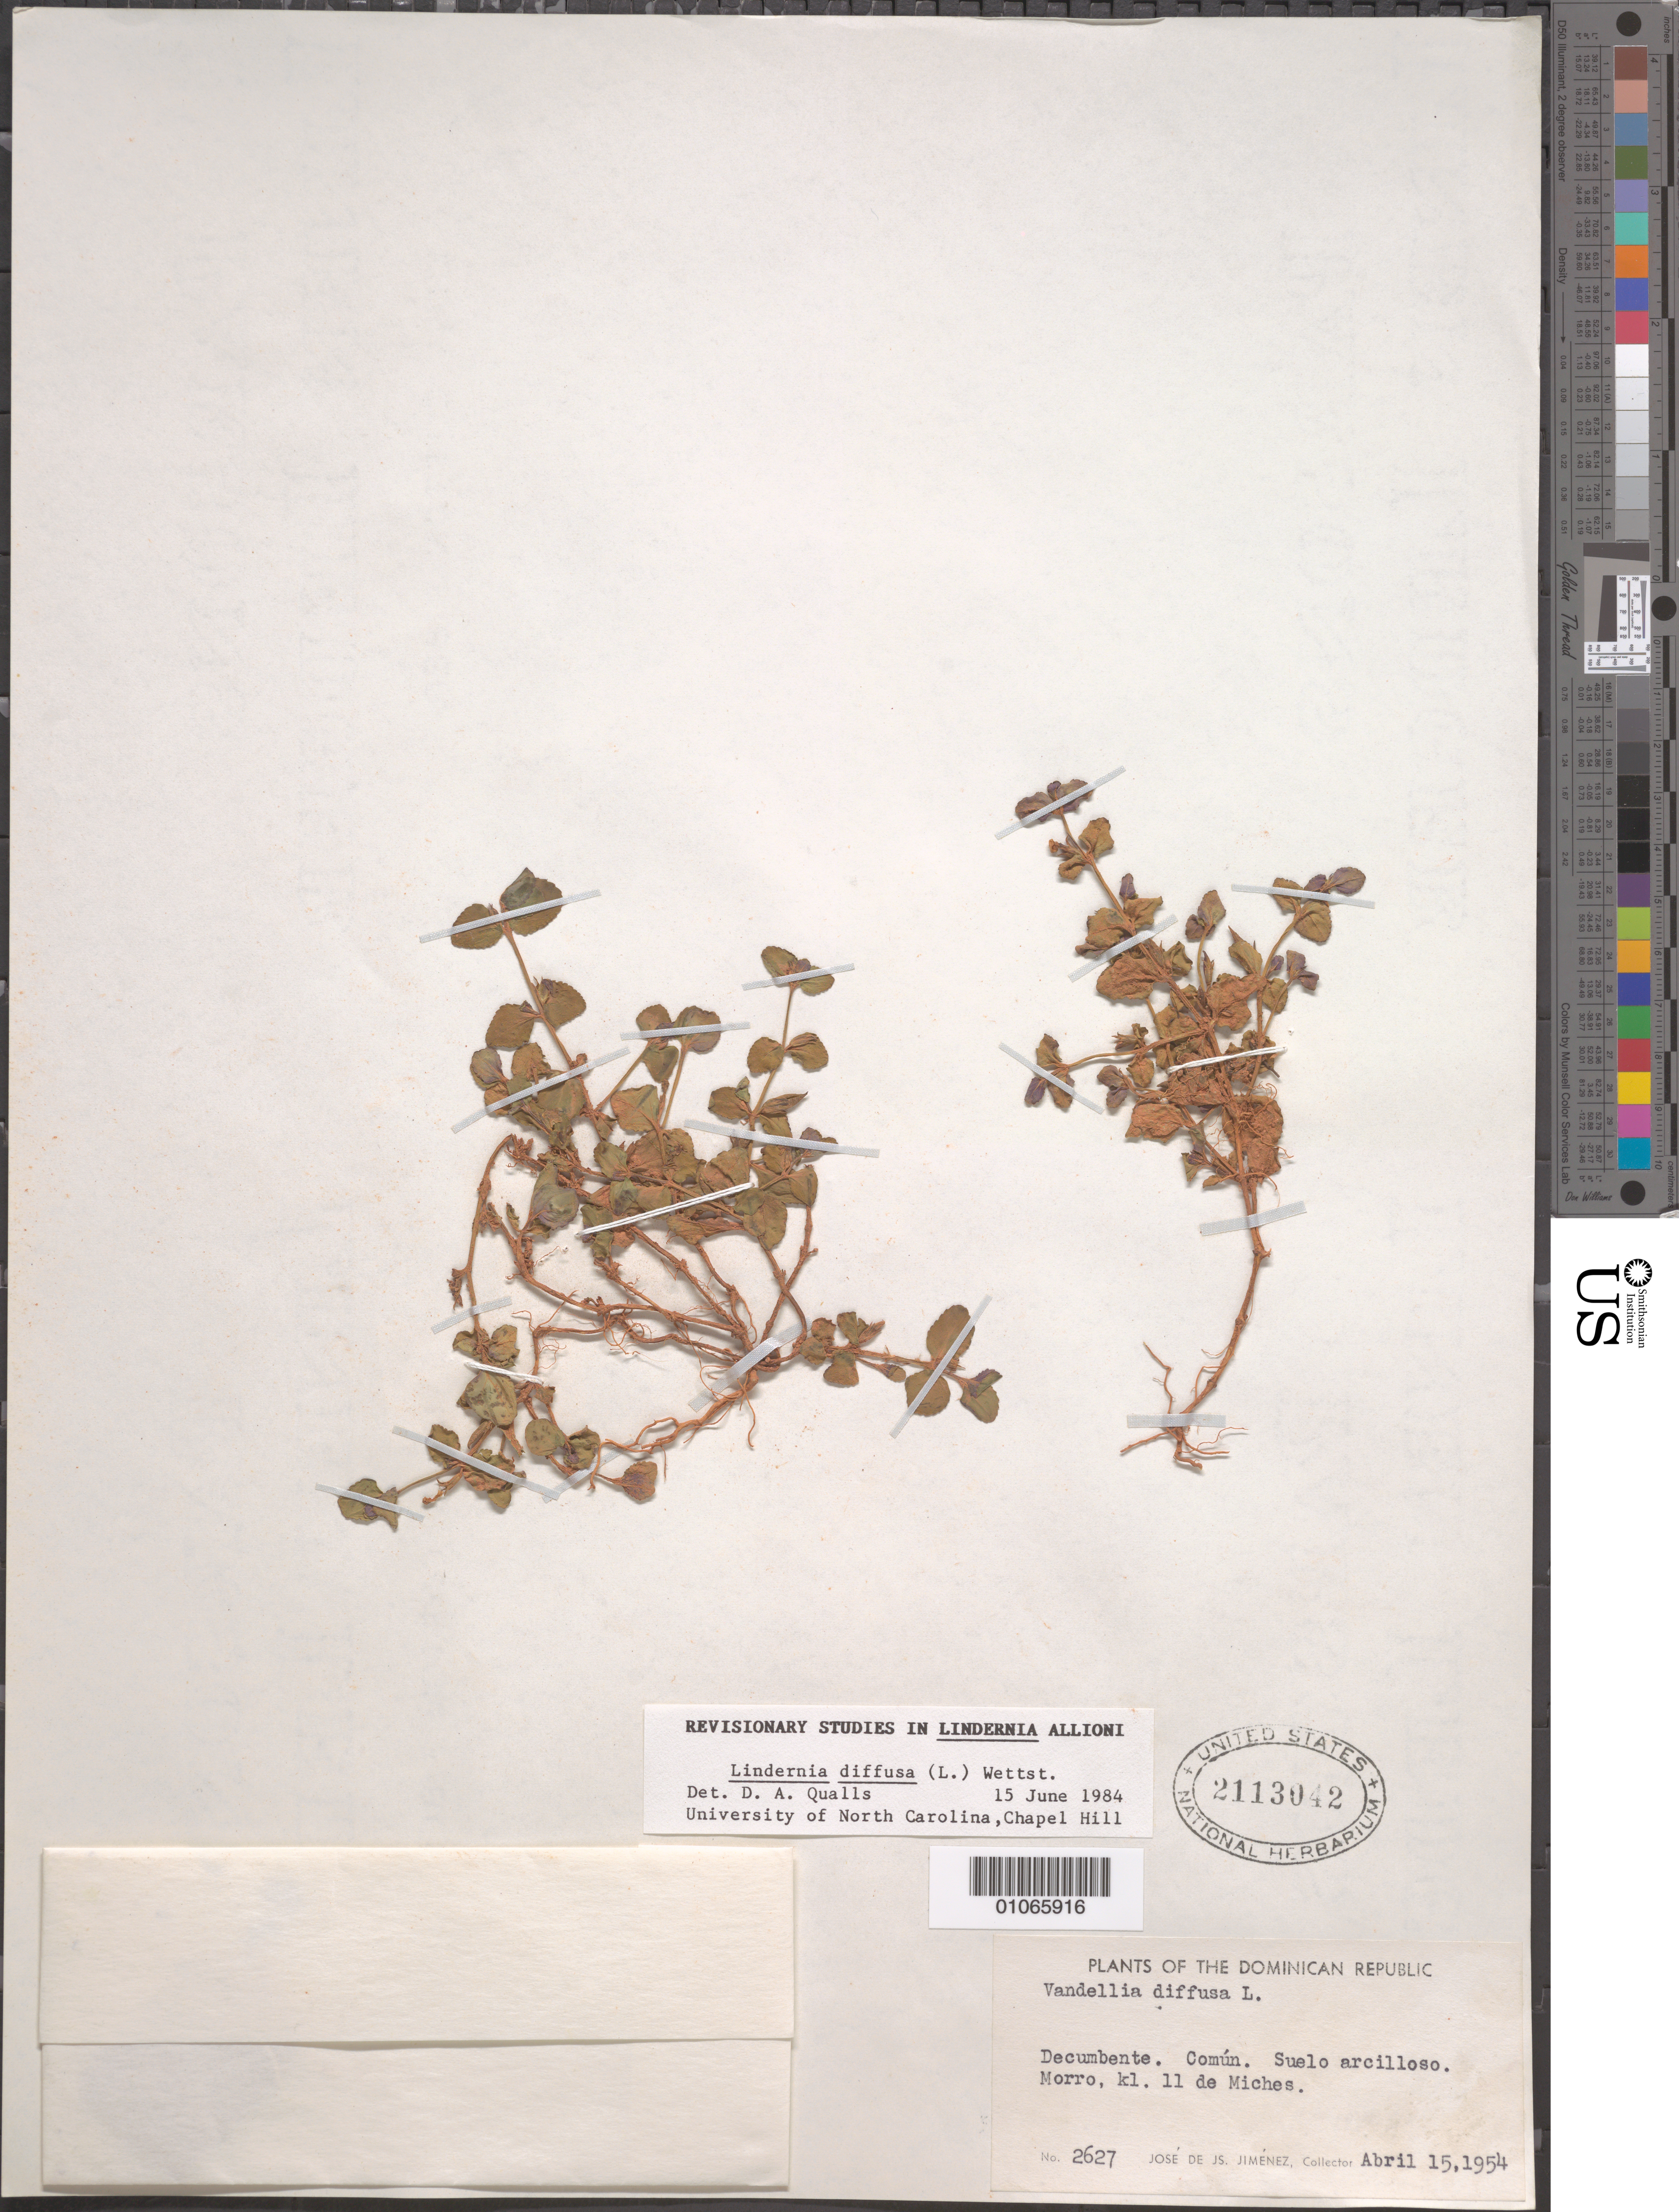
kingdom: Plantae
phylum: Tracheophyta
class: Magnoliopsida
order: Lamiales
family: Linderniaceae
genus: Lindernia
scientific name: Lindernia diffusa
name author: (L.) Wettst.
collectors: J. J. Jiménez Almonte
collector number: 2627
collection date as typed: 15 Apr 1954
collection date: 1954-04-15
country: Dominican Republic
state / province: El Seibo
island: Hispaniola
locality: Morro, kl. 11 from Miches. Clayey soils.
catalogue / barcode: US 2113042